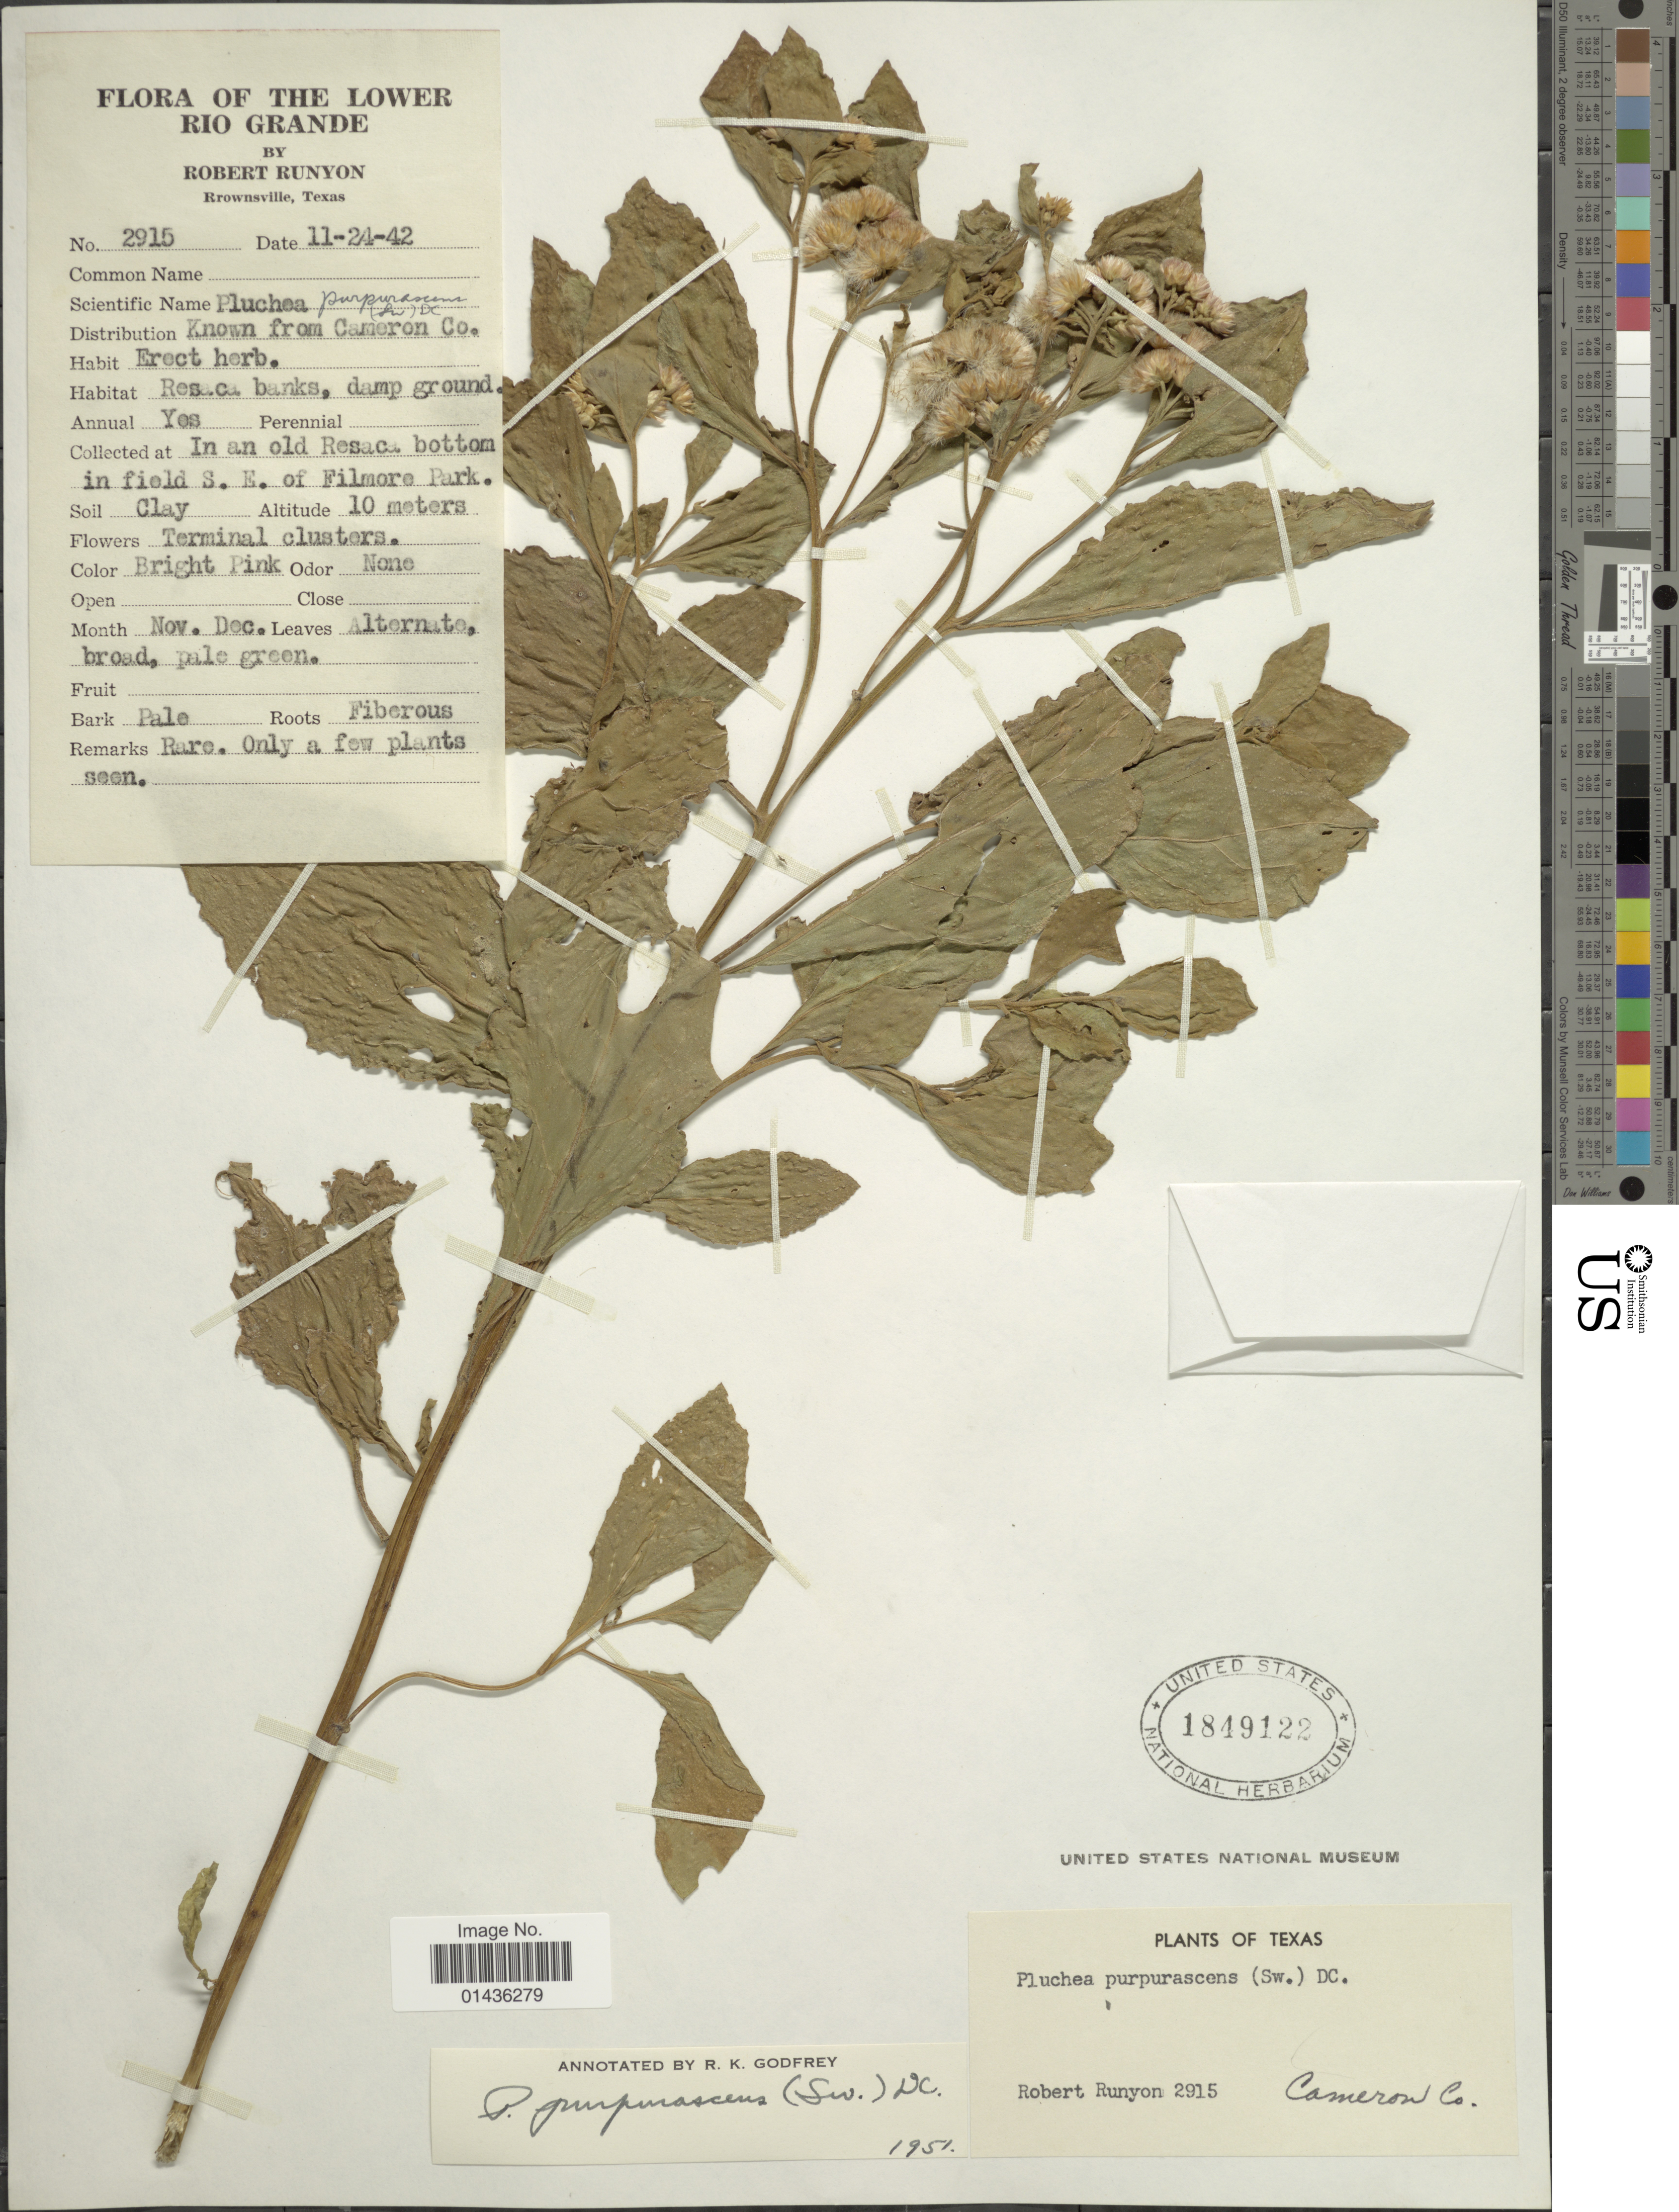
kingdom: Plantae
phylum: Tracheophyta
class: Magnoliopsida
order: Asterales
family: Asteraceae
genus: Pluchea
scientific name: Pluchea odorata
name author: (L.) Cass.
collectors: R. Runyon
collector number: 2915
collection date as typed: Transcribed d/m/y: 24/11/42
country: United States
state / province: Texas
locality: Cameron Co., Lower Rio Grande, in an old Resaca bottom in field S. E. of Filmore Park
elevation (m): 10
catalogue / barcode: US 1849122